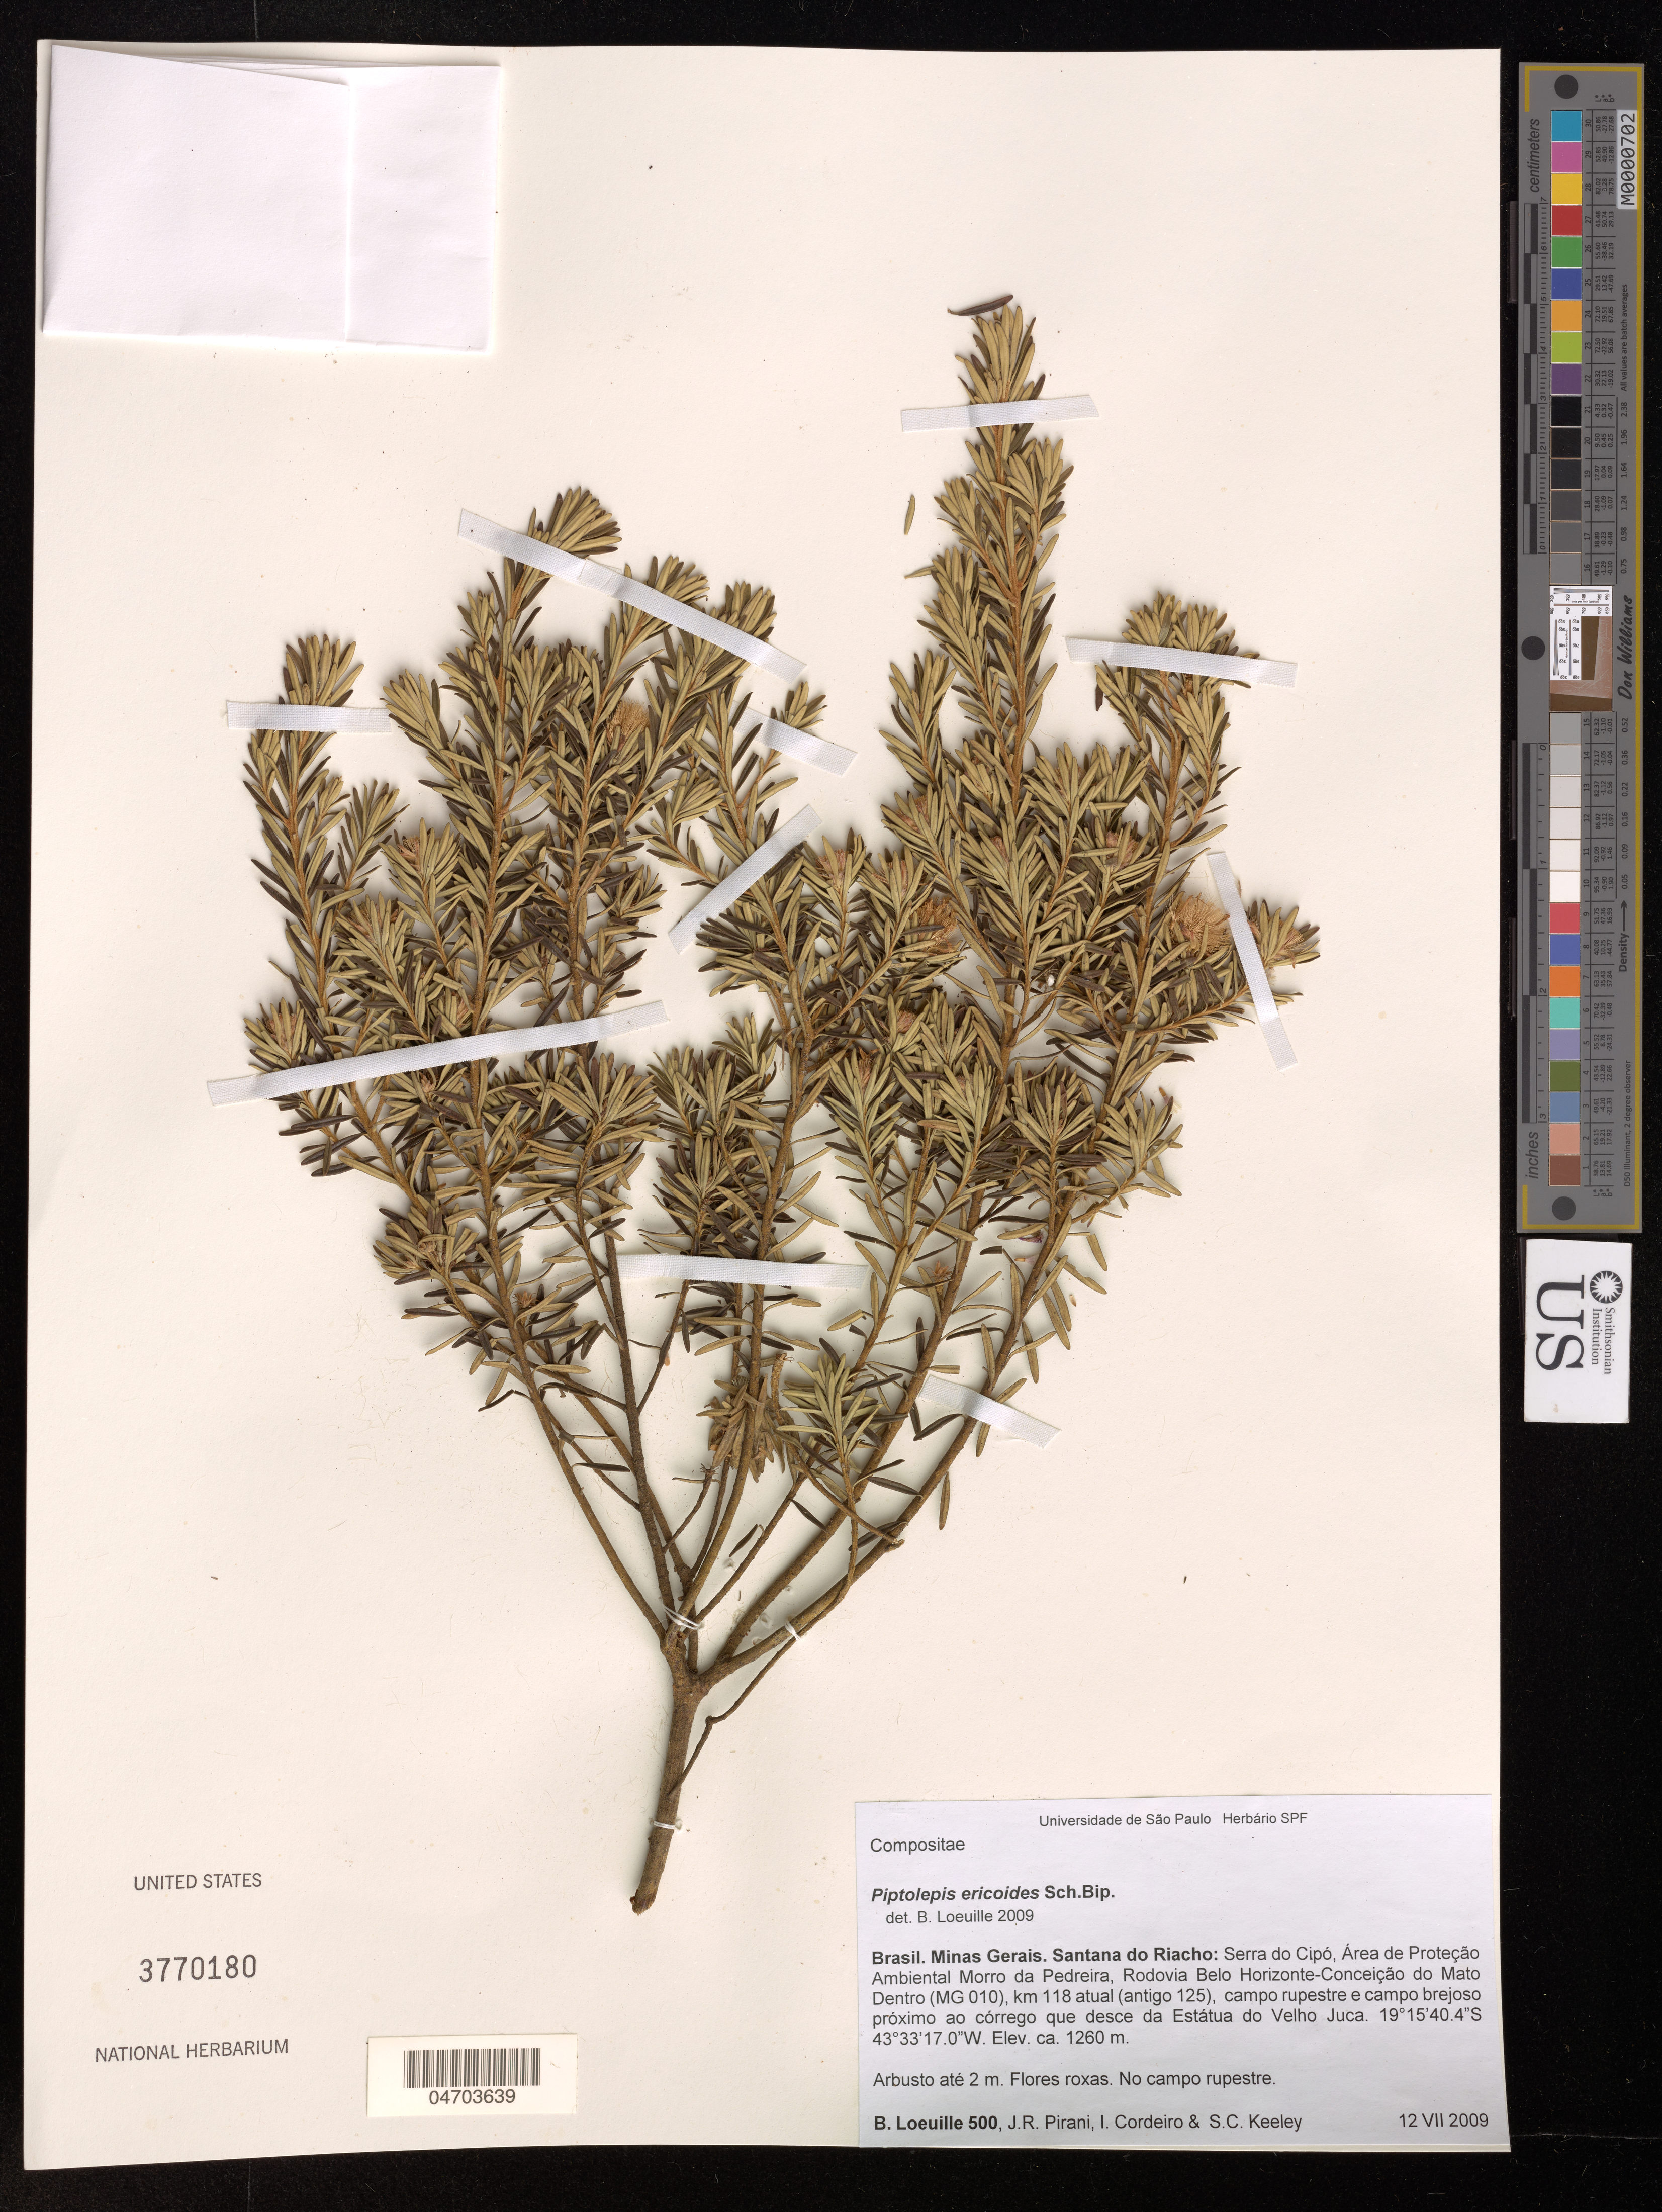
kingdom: Plantae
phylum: Tracheophyta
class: Magnoliopsida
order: Asterales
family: Asteraceae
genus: Piptolepis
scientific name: Piptolepis ericoides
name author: Sch. Bip.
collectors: B. Loeuille, J. Pirani, I. Cordeiro & S. C. Keeley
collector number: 500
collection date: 2009-07-12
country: Brazil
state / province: Minas Gerais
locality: Santana do Riacho: Serra do Cipó. Área de Proteção Ambiental Morro da Pedreira, Rodovia Belo Horizonte-Conceição do Mato Dentro (MG 010), km 118 atual (antigo 125), campo rupestre e campo brejoso próximo ao córrego que desce da Estátua do Velho Juca.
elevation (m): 1260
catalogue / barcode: US 3770180